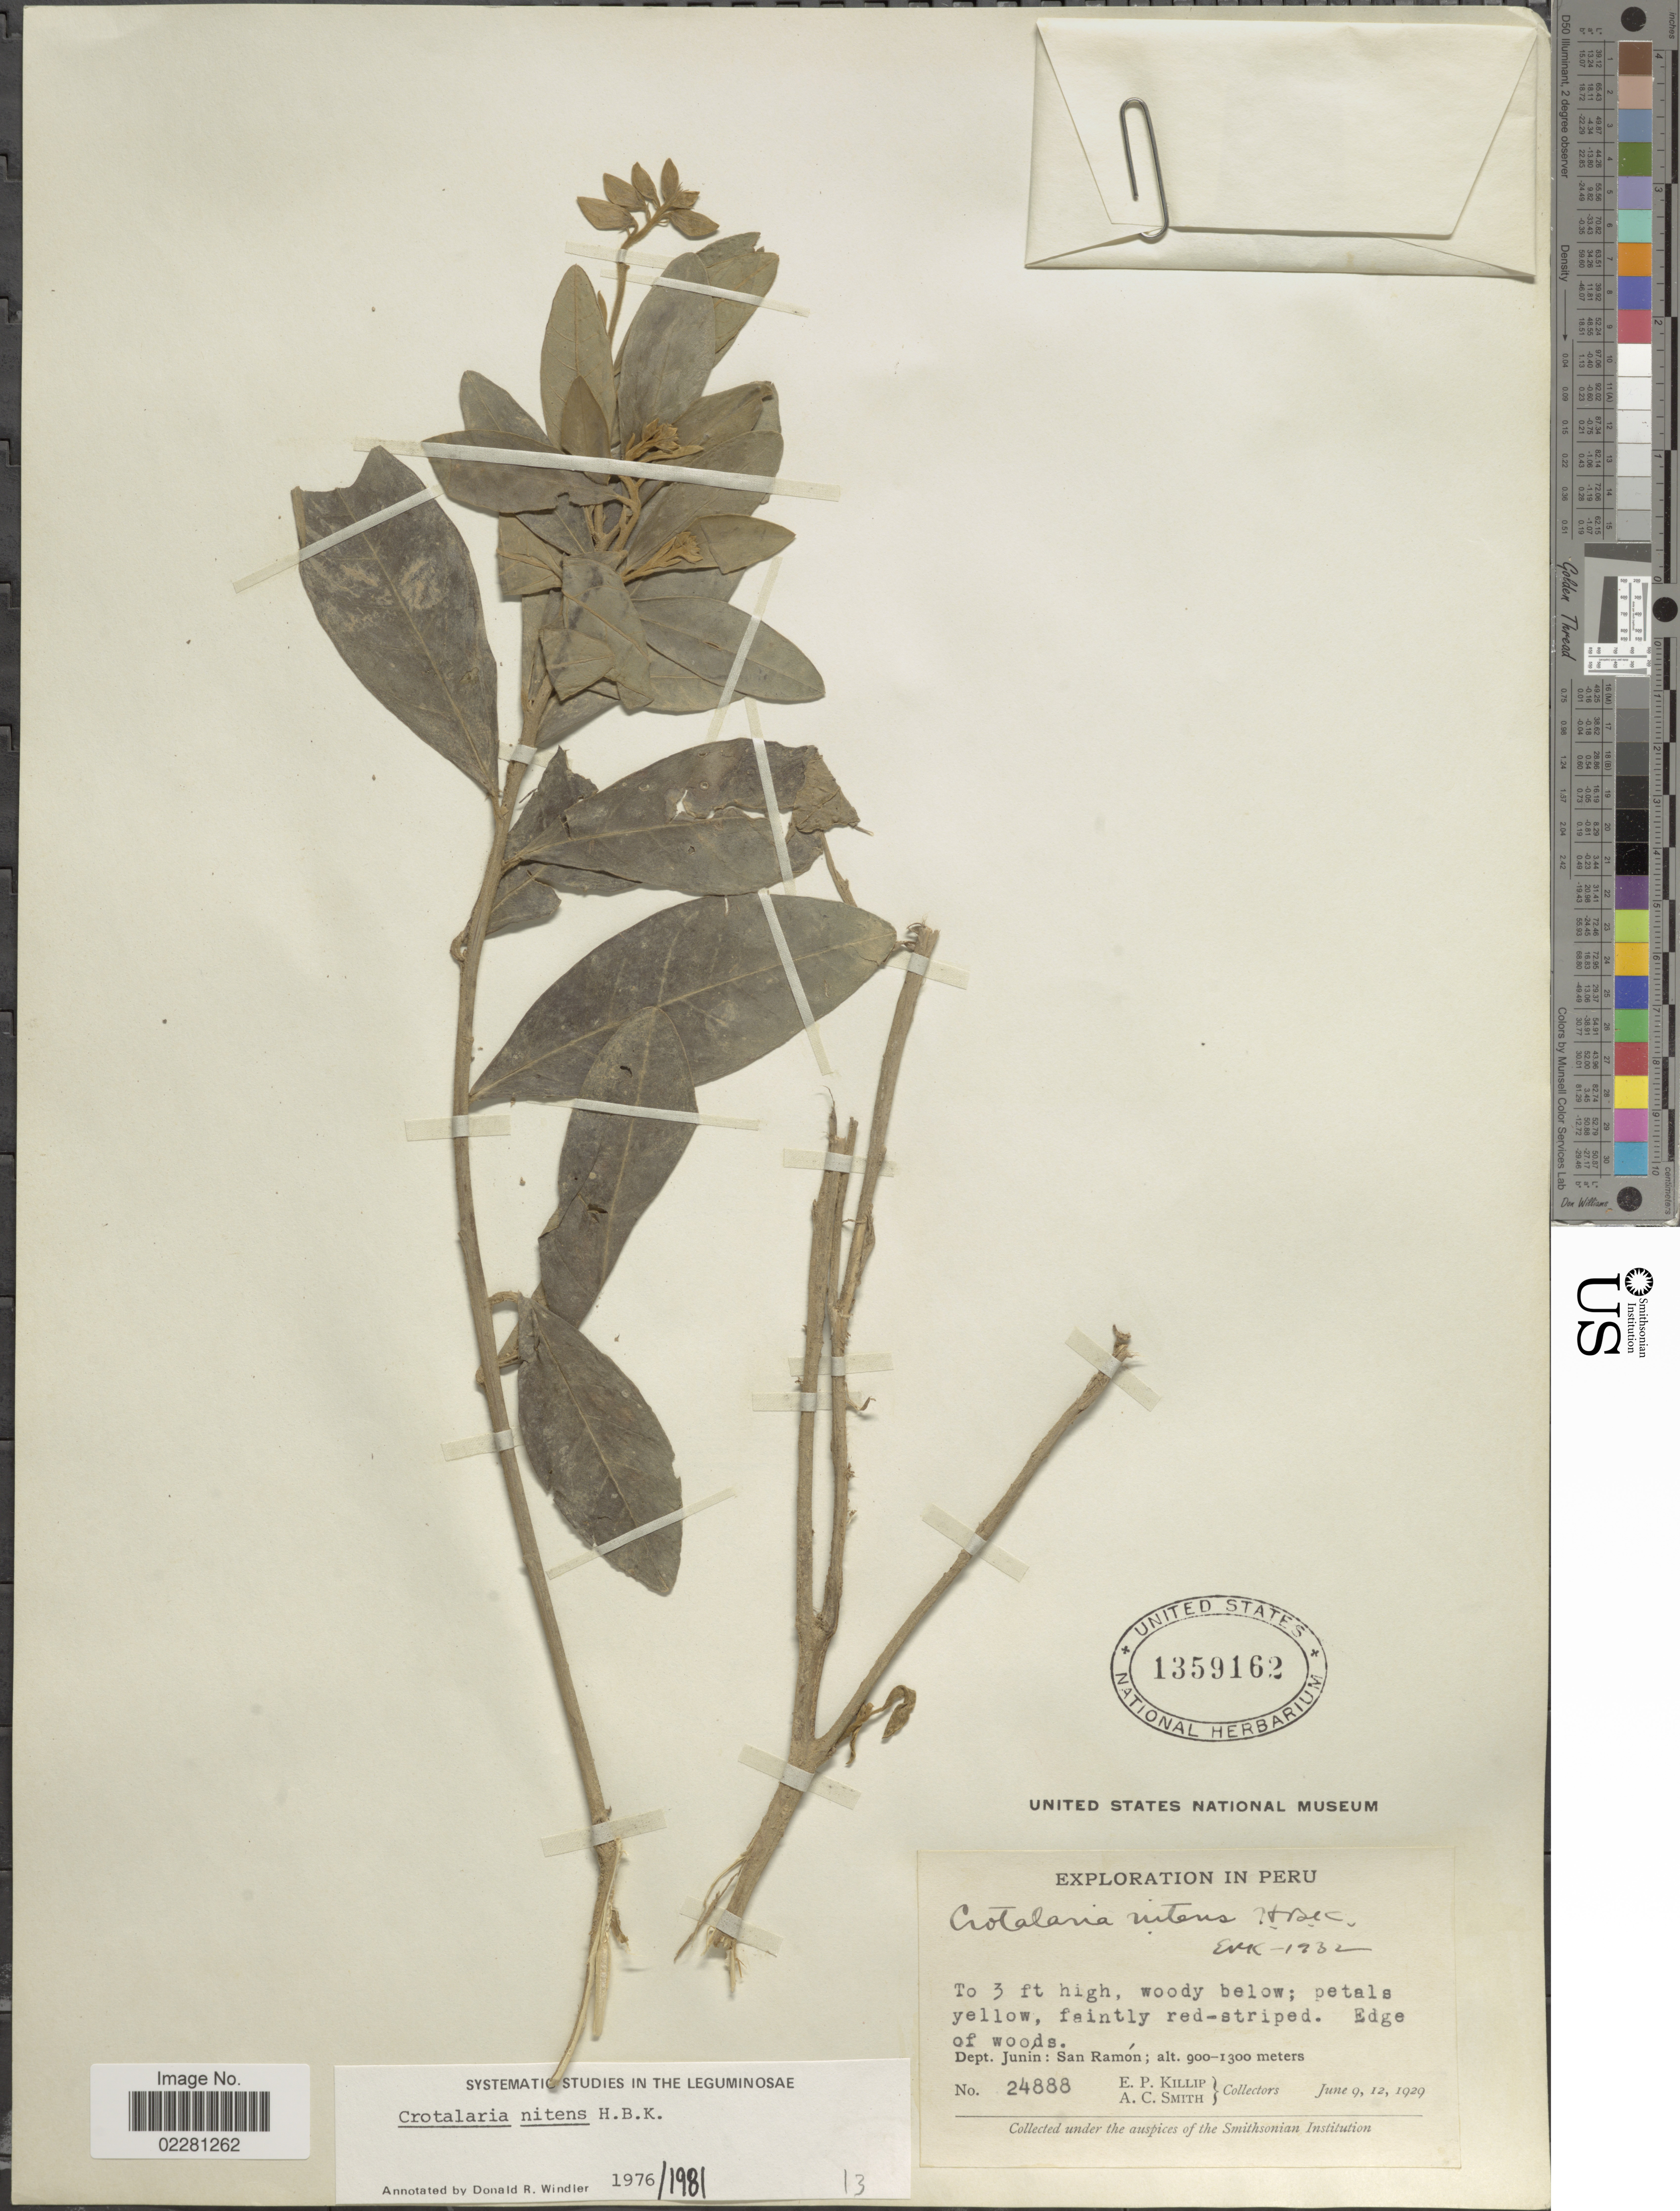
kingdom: Plantae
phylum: Tracheophyta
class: Magnoliopsida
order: Fabales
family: Fabaceae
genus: Crotalaria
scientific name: Crotalaria nitens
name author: Kunth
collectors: E. P. Killip & A. C. Smith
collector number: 24888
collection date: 1929-06-09/1929-06-12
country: Peru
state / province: Junín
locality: San Ramon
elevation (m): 900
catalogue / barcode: US 1359162